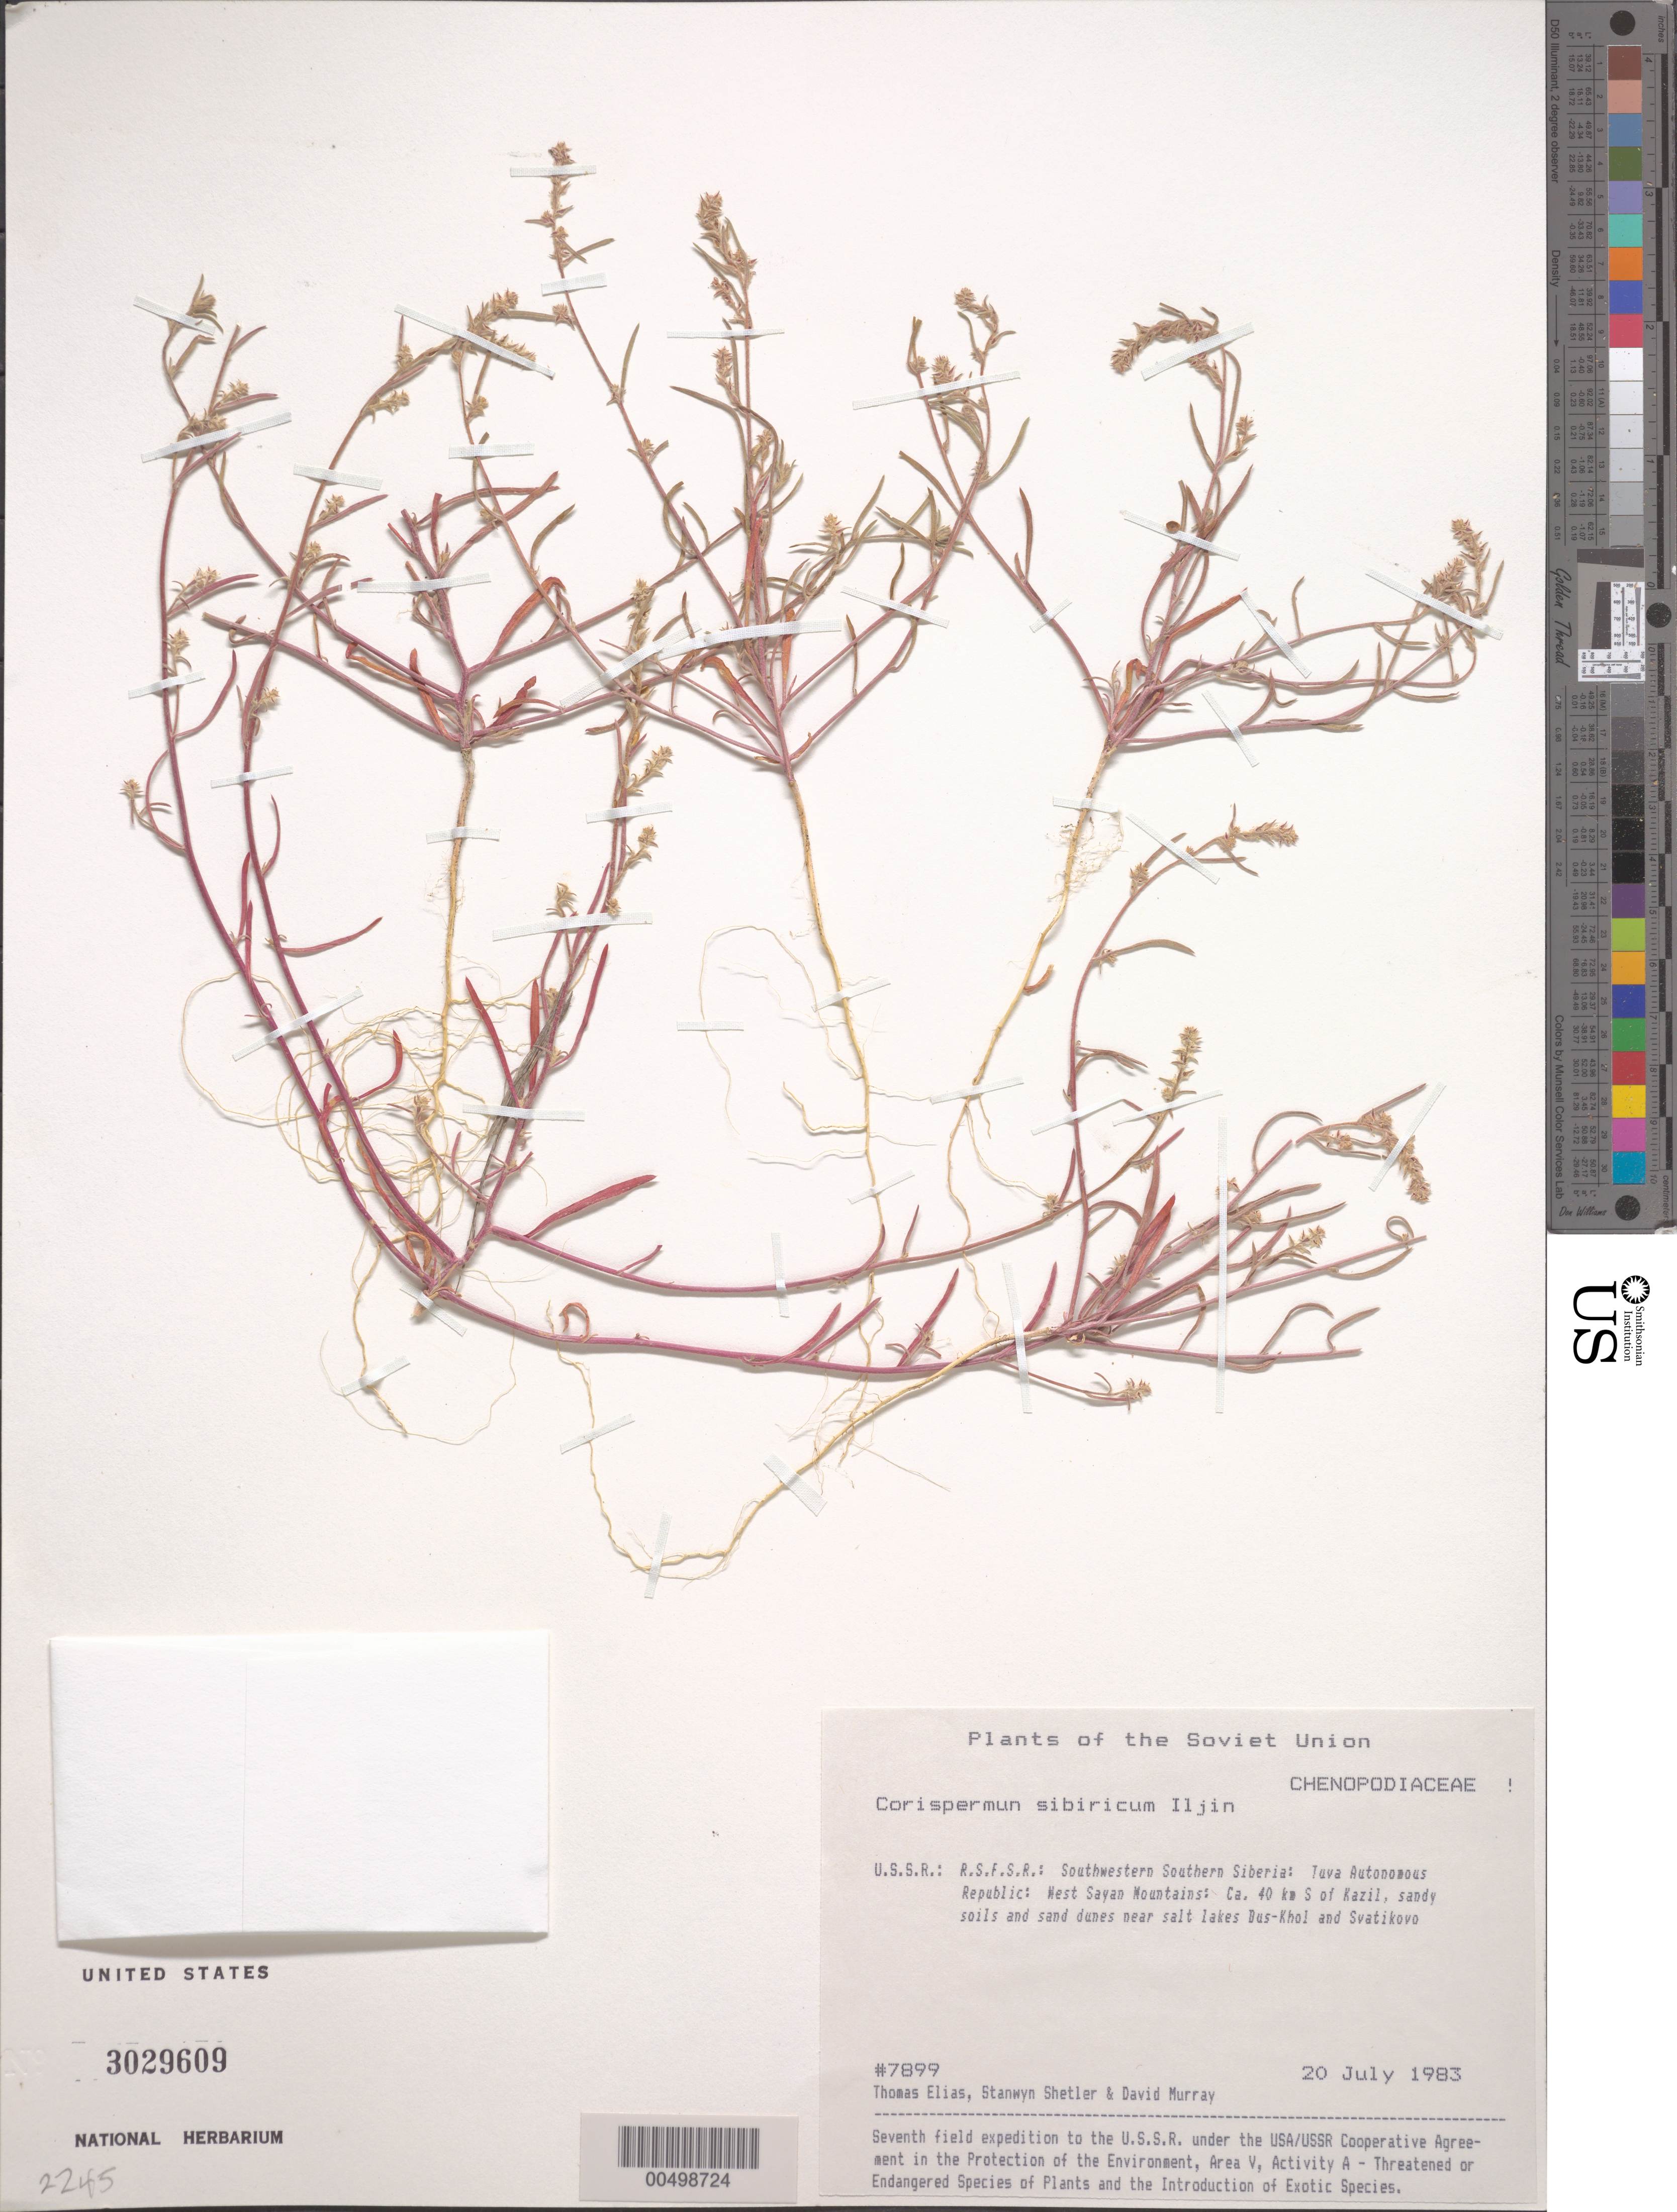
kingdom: Plantae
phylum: Tracheophyta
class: Magnoliopsida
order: Caryophyllales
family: Amaranthaceae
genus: Corispermum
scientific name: Corispermum sibiricum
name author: Iljin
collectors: T. Elias, S. Shetler & D. F. Murray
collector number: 7899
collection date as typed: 20 Jul 1983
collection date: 1983-07-20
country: Russian Federation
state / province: Tuva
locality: West Sayan Mountains, ca. 40 km S of Kazil [Kyzyl], near salt lakes Dus-Khol and Svatikovo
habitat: sandy soils and sand dunes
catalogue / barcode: US 3029609